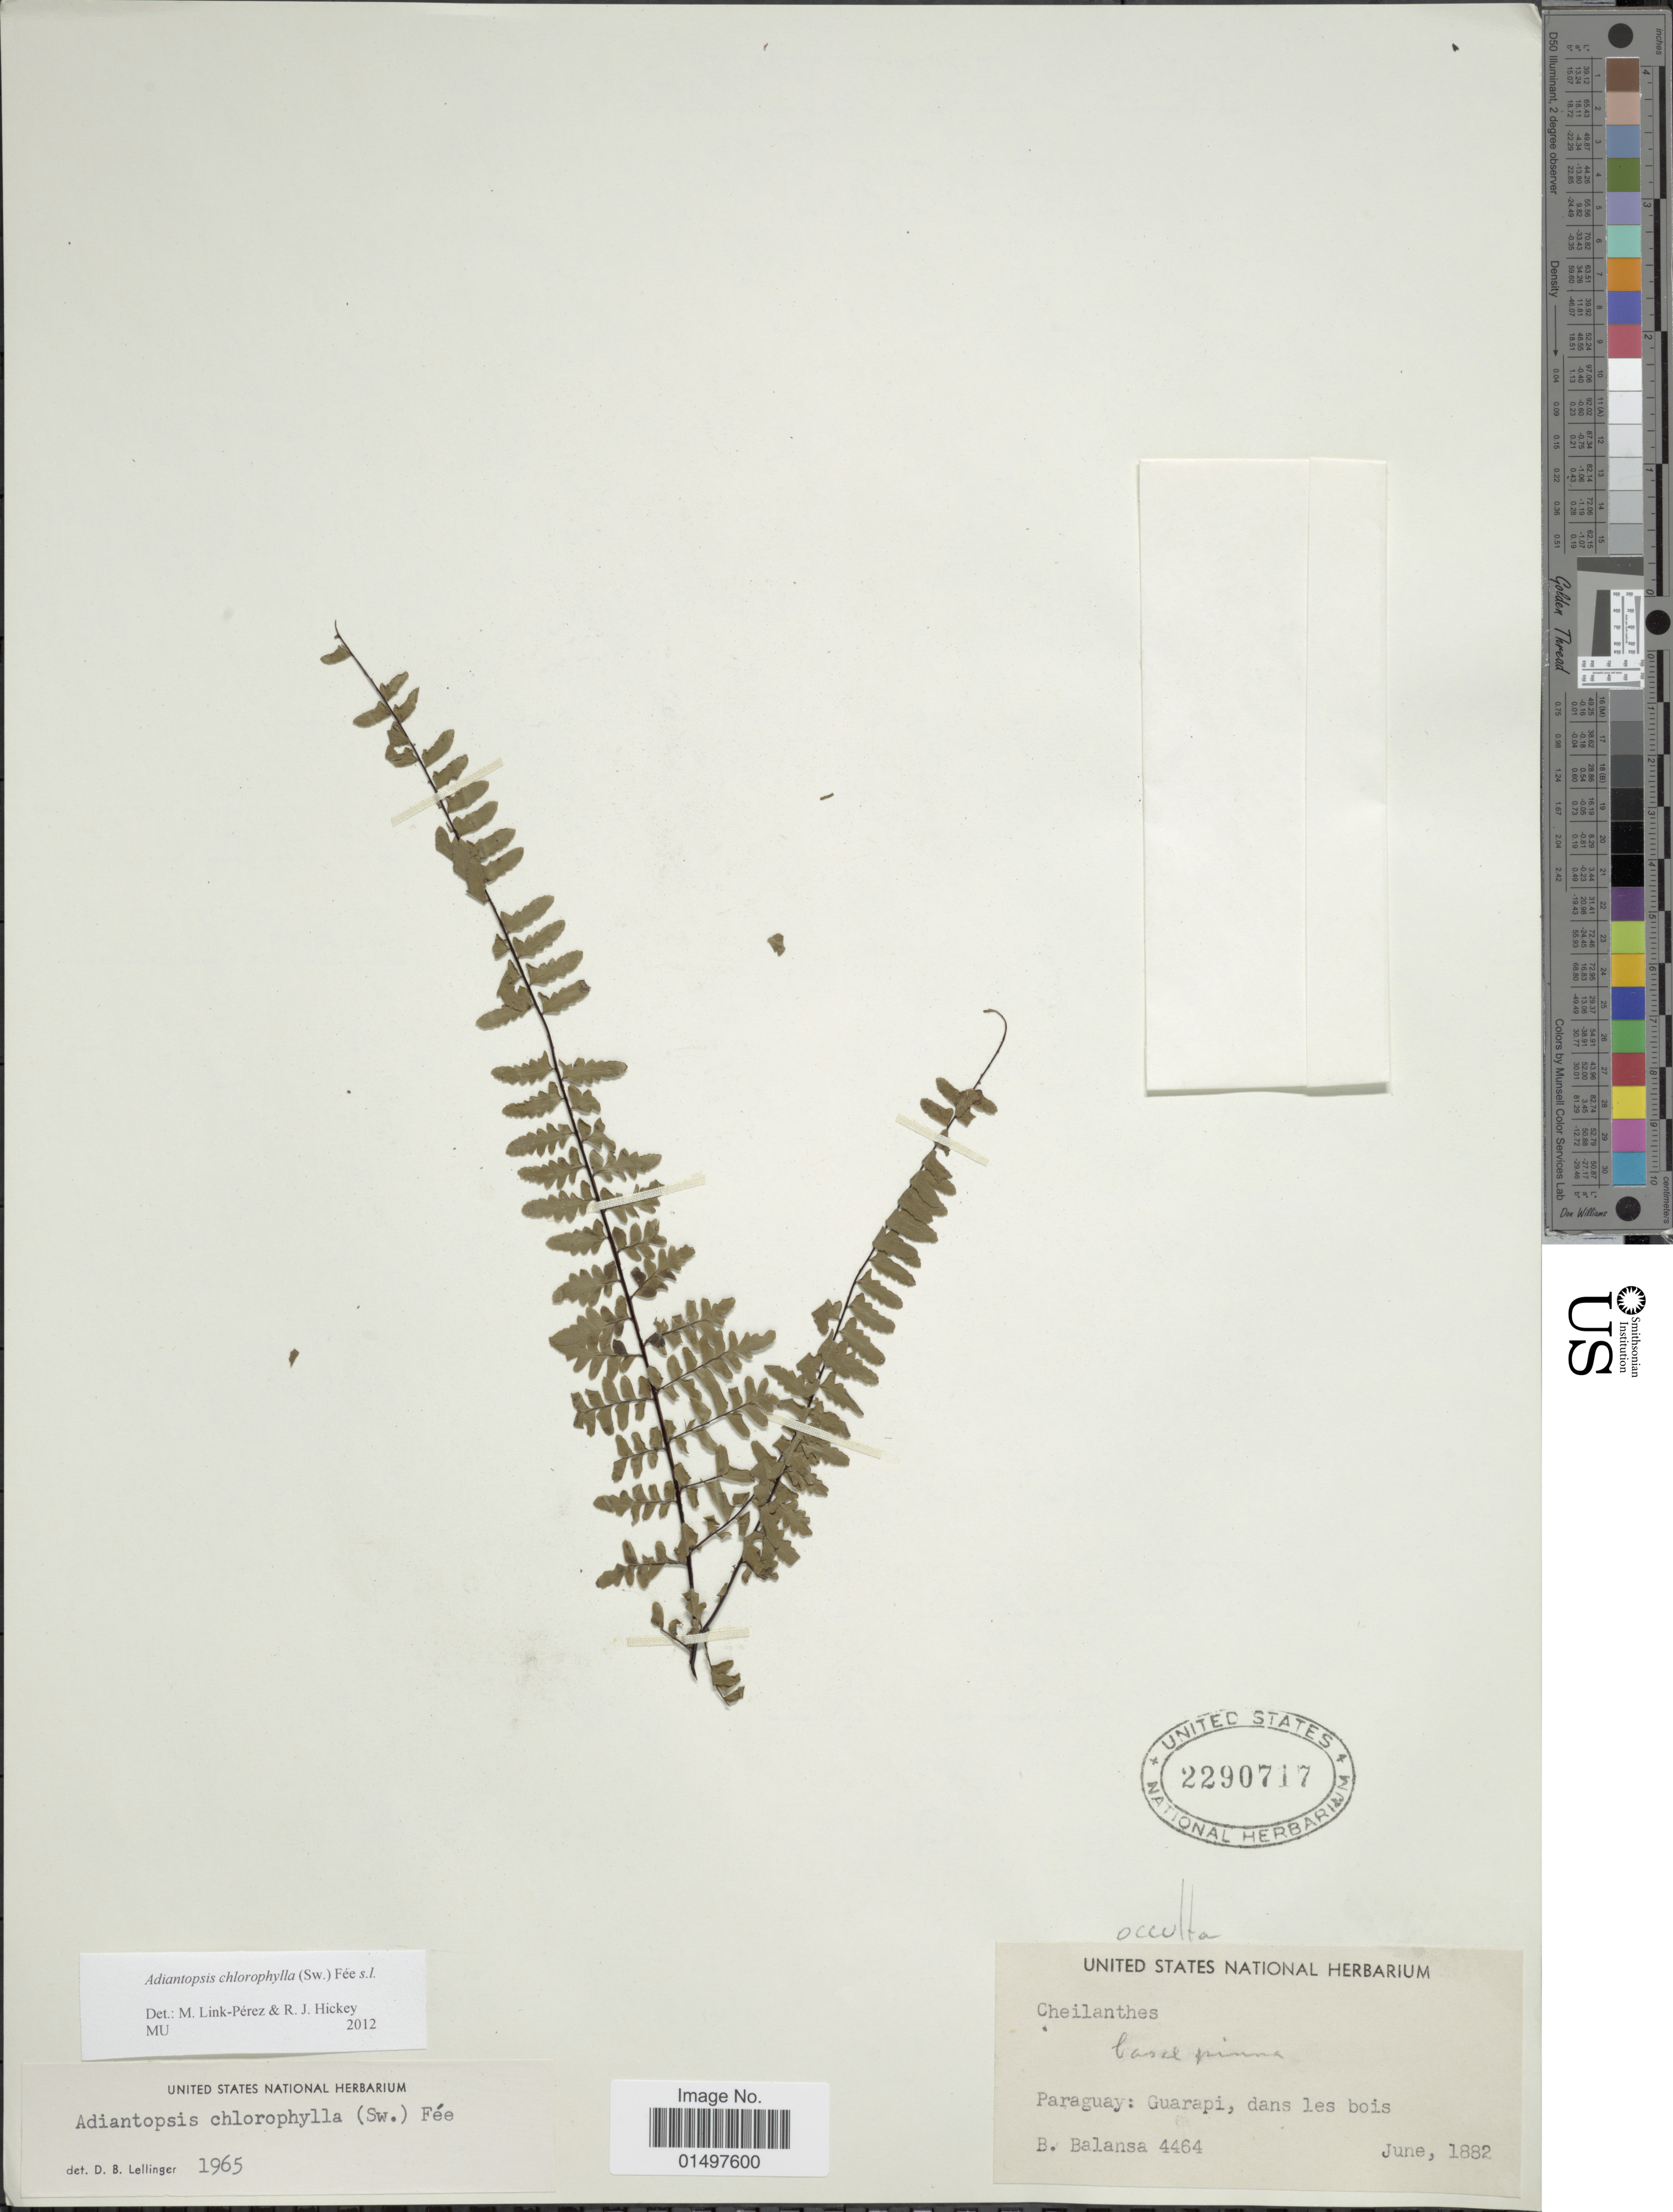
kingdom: Plantae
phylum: Tracheophyta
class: Polypodiopsida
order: Polypodiales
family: Pteridaceae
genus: Adiantopsis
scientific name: Adiantopsis chlorophylla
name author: (Sw.) Fée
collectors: B. Balansa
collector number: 4464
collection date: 1882-06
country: Paraguay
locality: Guarapi, dans les bois.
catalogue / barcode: US 2290717